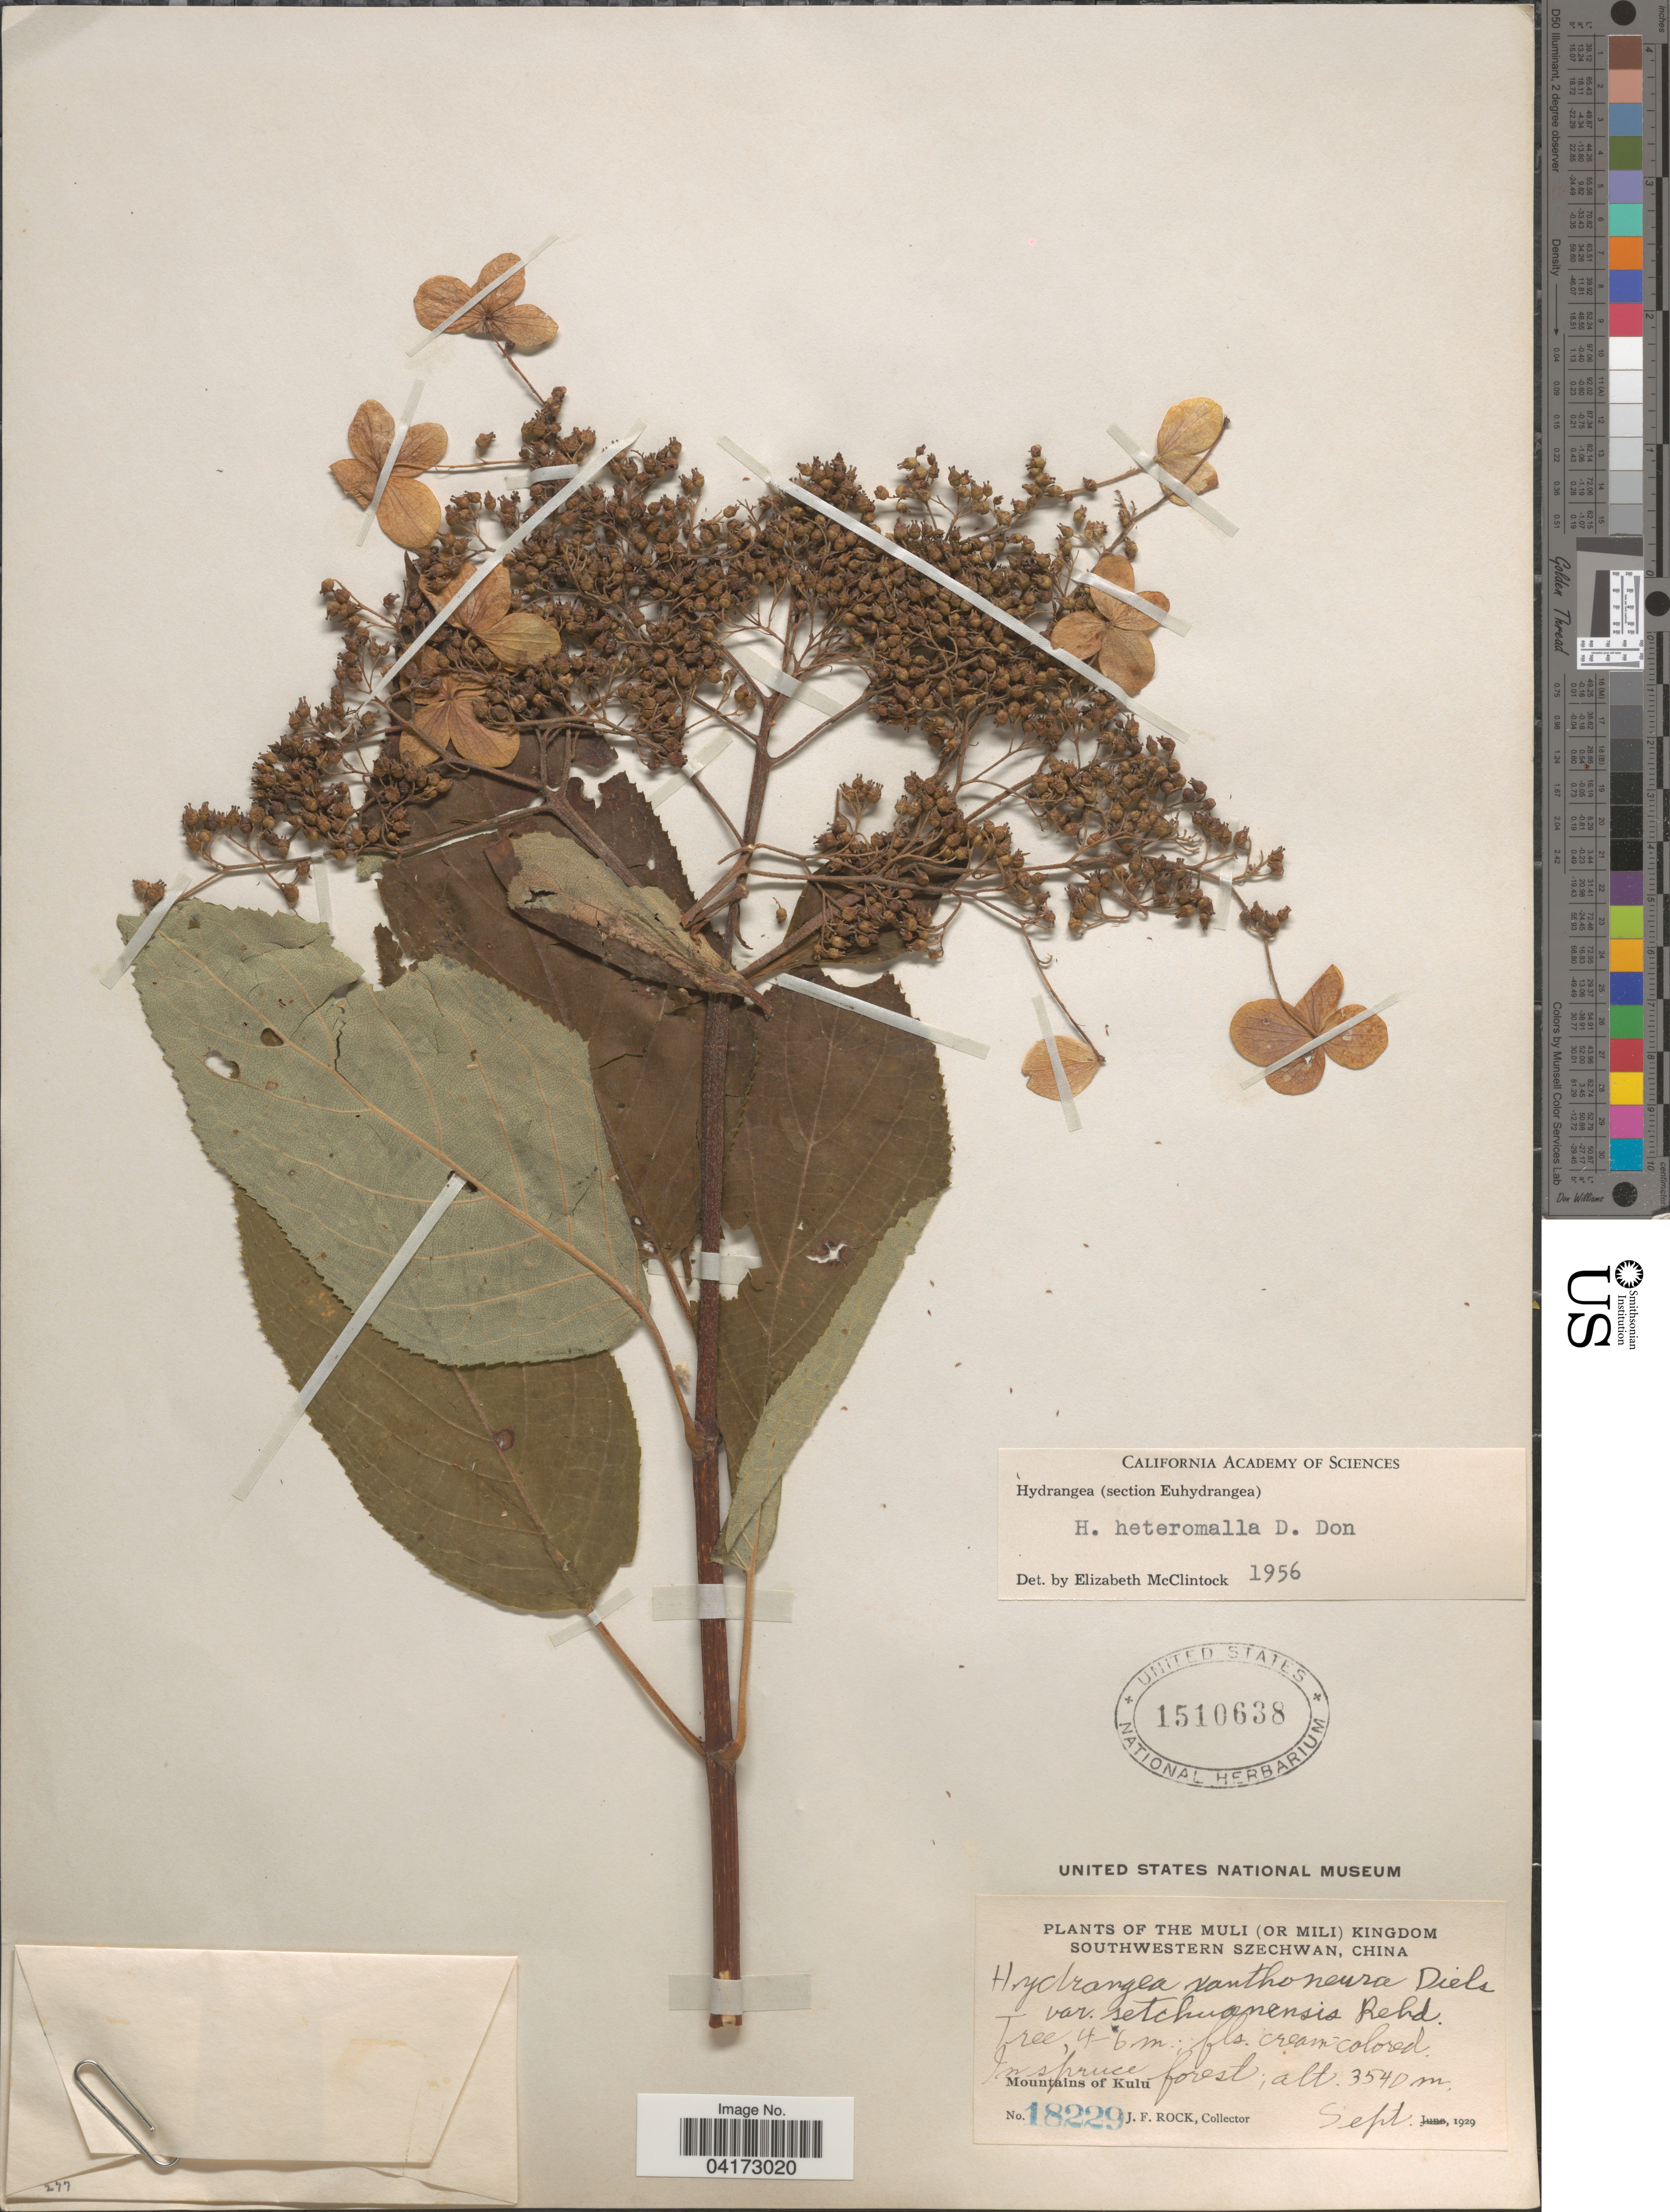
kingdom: Plantae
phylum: Tracheophyta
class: Magnoliopsida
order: Cornales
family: Hydrangeaceae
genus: Hydrangea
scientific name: Hydrangea heteromalla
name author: D. Don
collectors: J. Rock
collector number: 18229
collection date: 1929-09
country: China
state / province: Sichuan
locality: The Muli (or Mili) Kingdom. Southwestern Szechwan. Mountains of Kulu.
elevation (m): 3540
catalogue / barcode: US 1510638